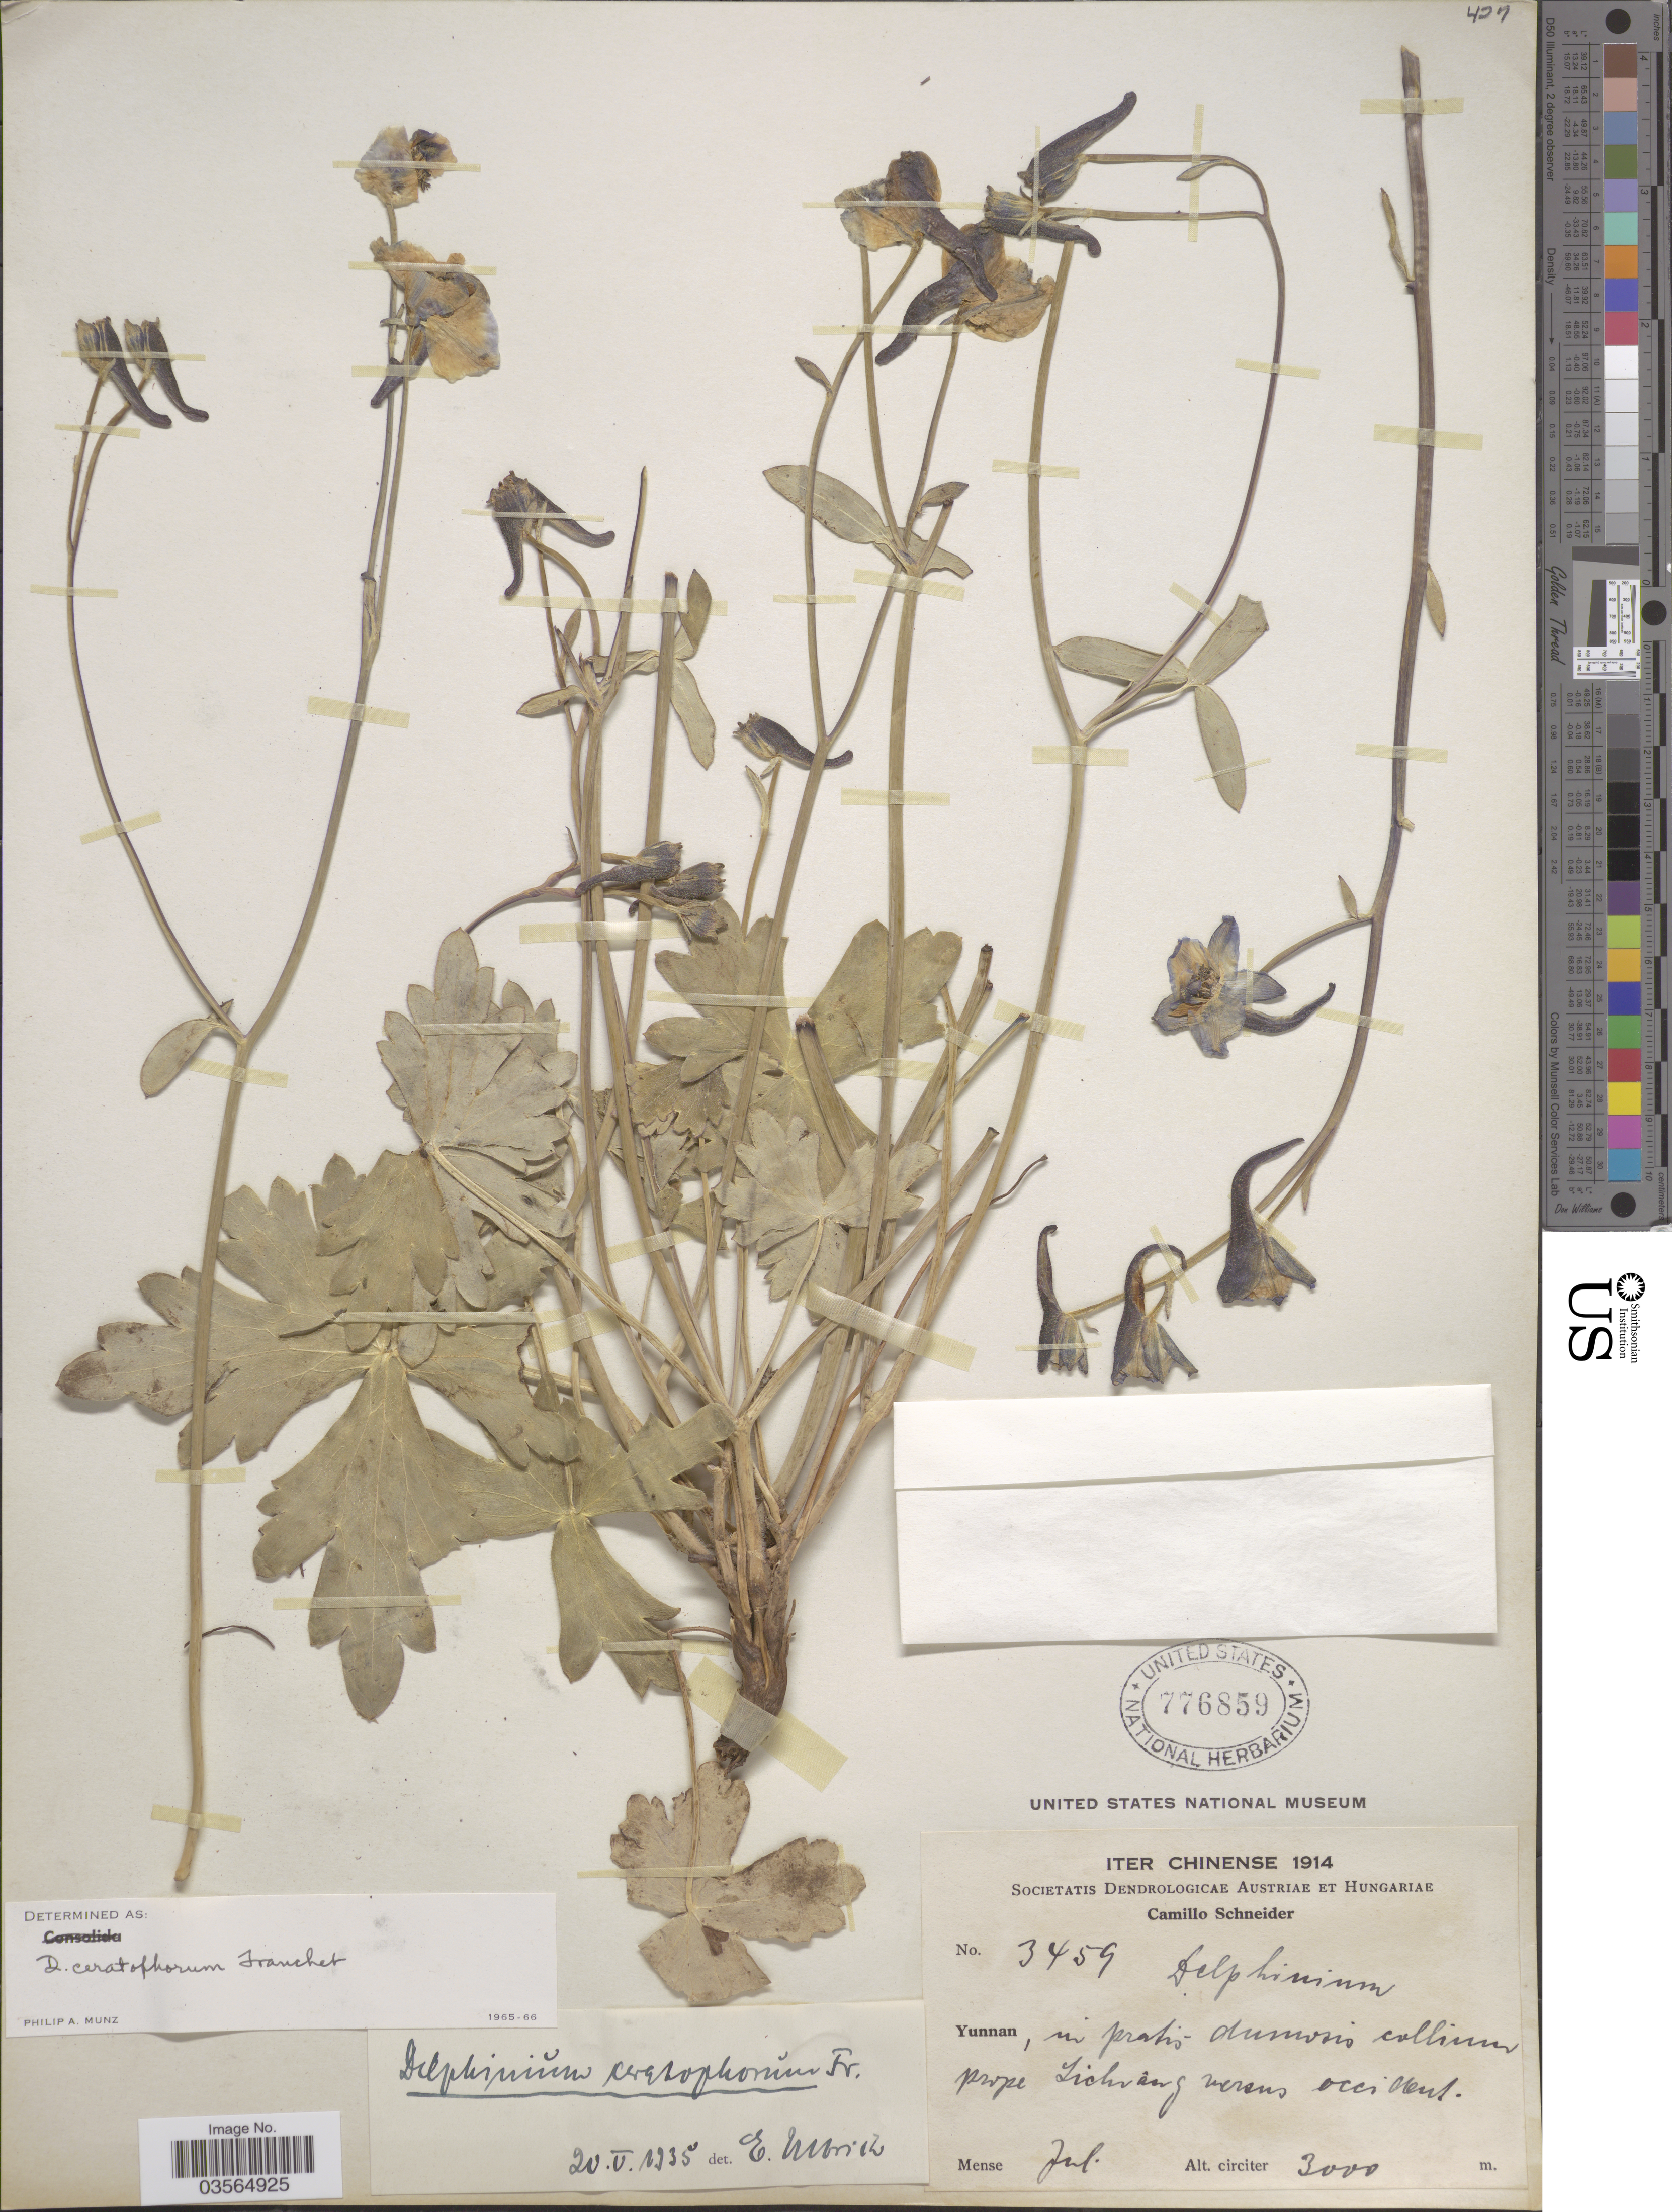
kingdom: Plantae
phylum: Tracheophyta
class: Magnoliopsida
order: Ranunculales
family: Ranunculaceae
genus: Delphinium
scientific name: Delphinium ceratophorum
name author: Franch.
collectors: C. K. Schneider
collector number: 3459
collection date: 1914-07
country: China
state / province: Yunnan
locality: In pratis dumosis prope Lichiang versus occident.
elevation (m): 3000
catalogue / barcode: US 776859